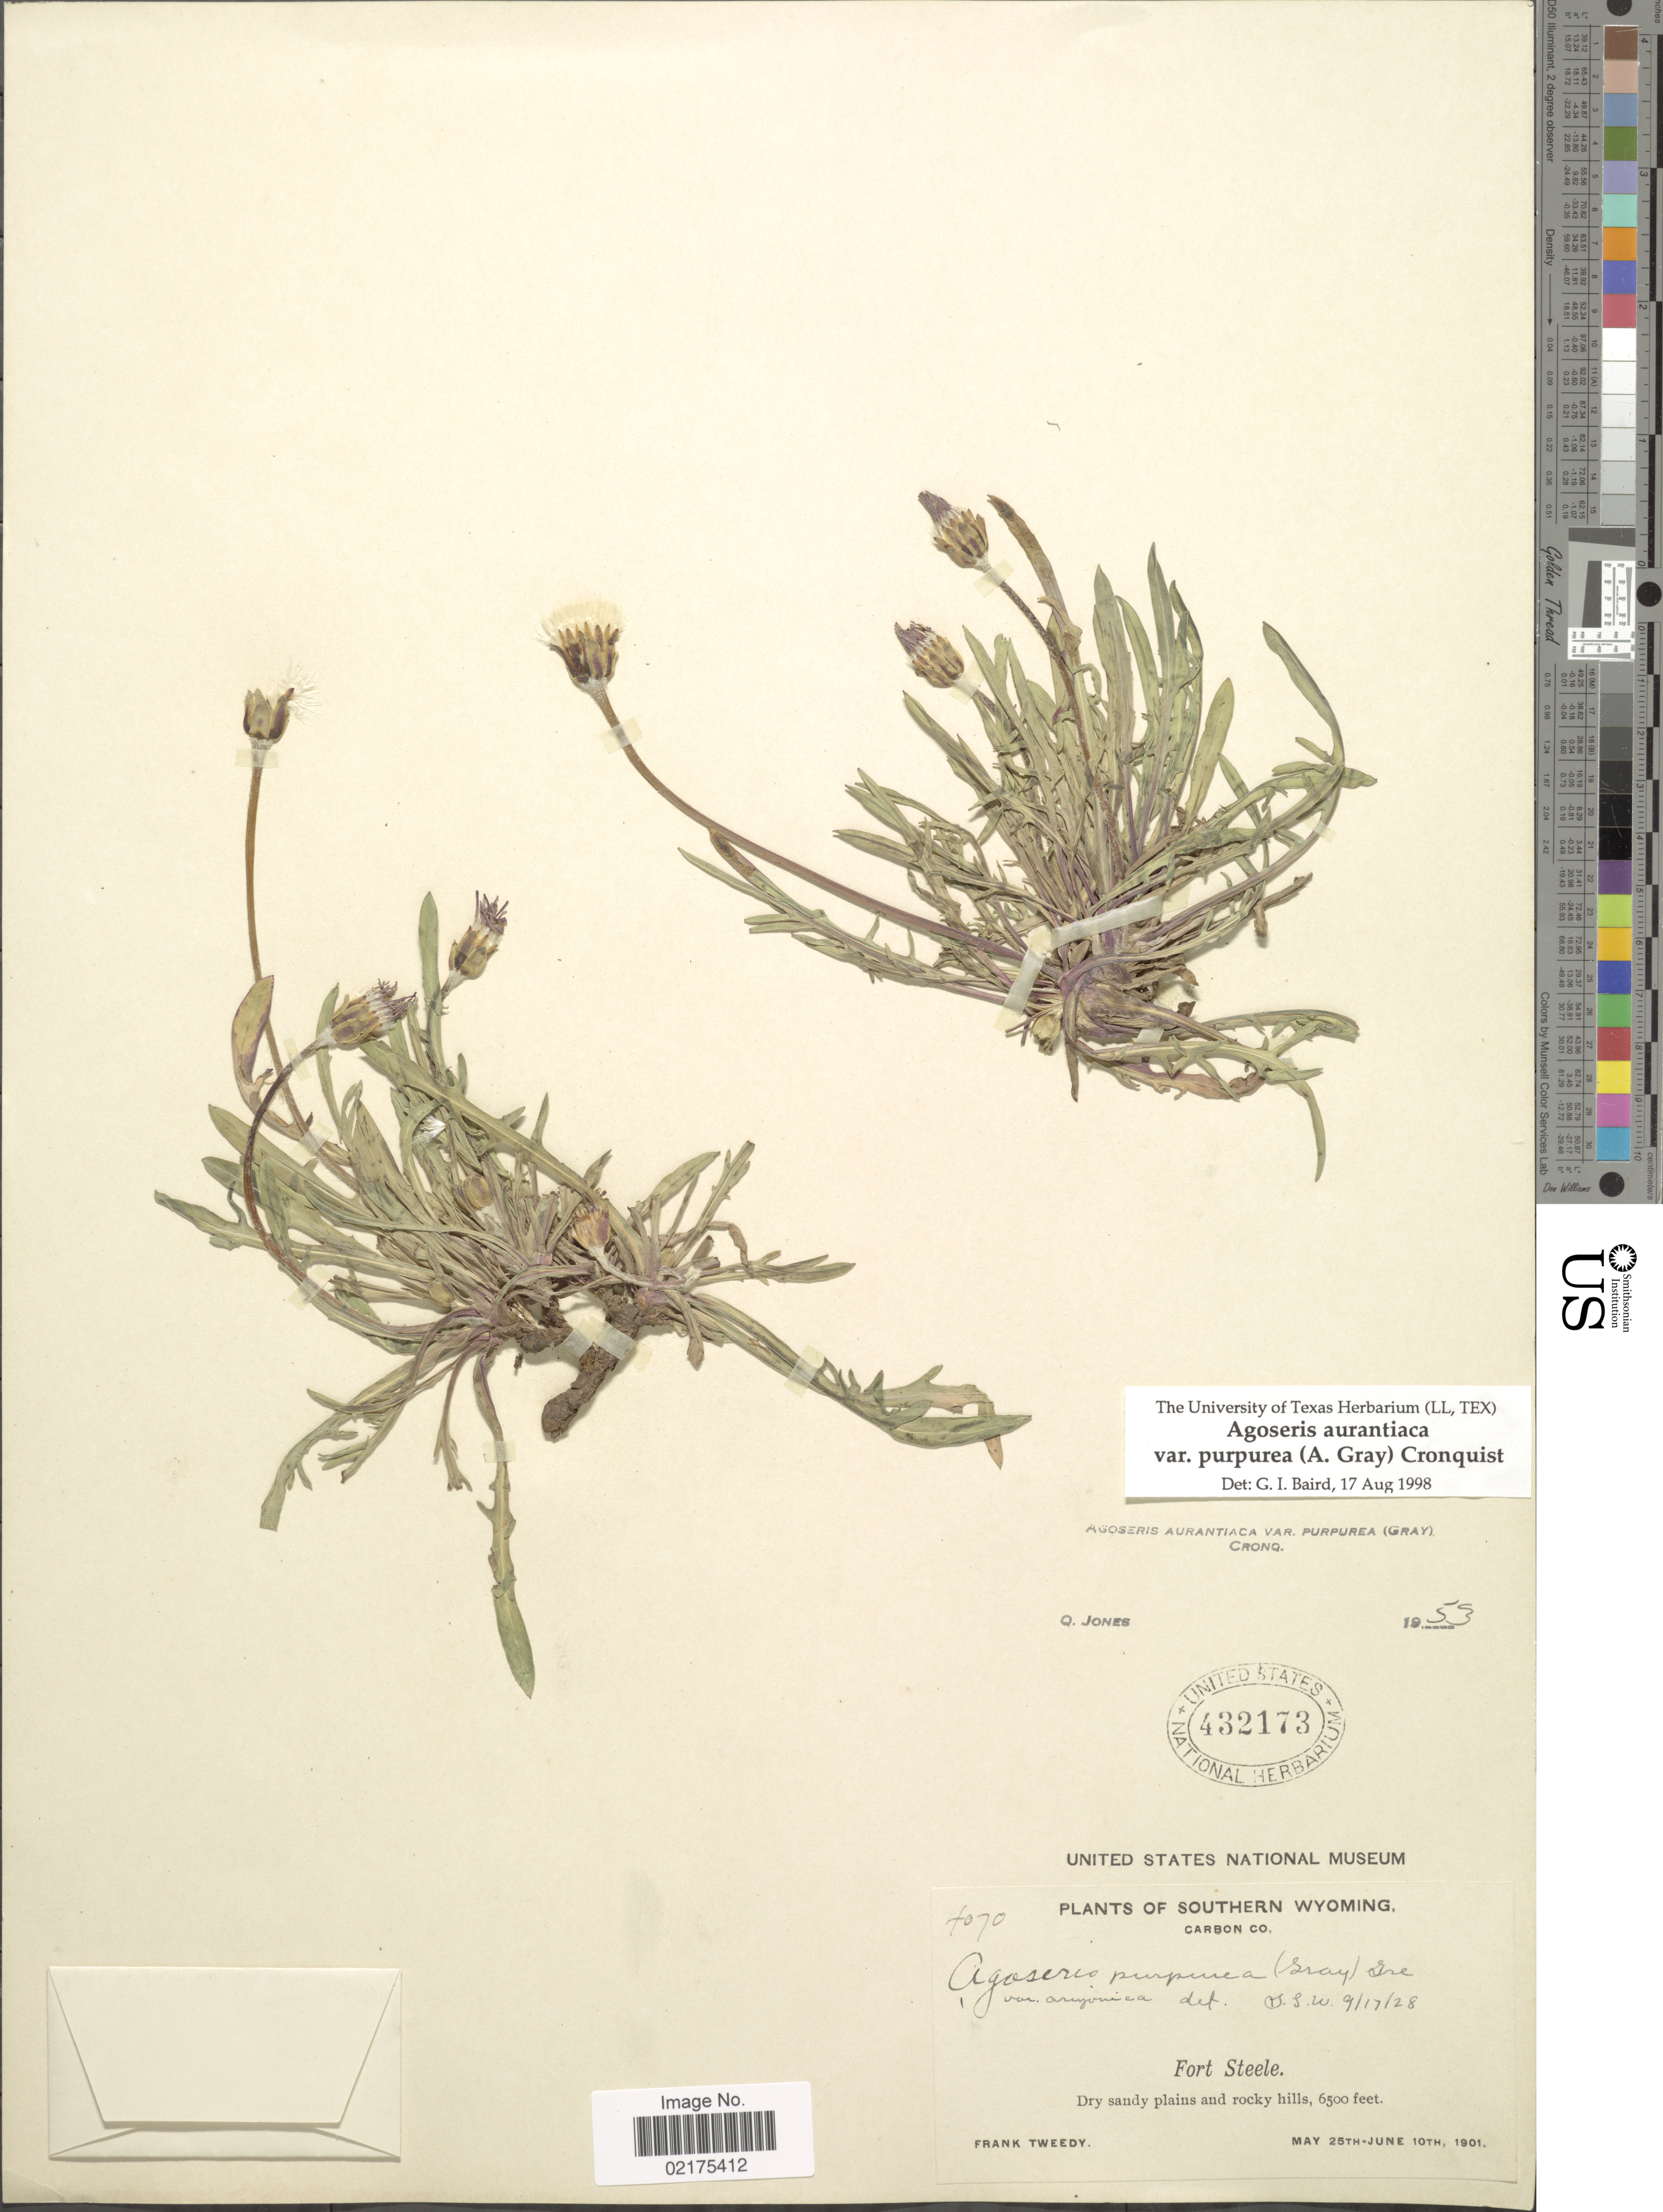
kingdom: Plantae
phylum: Tracheophyta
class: Magnoliopsida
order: Asterales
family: Asteraceae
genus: Agoseris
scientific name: Agoseris aurantiaca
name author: (Hook.) Greene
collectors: F. Tweedy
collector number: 4070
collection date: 1910-05-25/1910-06-10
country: United States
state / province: Wyoming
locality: Southern Wyoming: Carbon Co.,Fort Steele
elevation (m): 1981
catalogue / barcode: US 432173